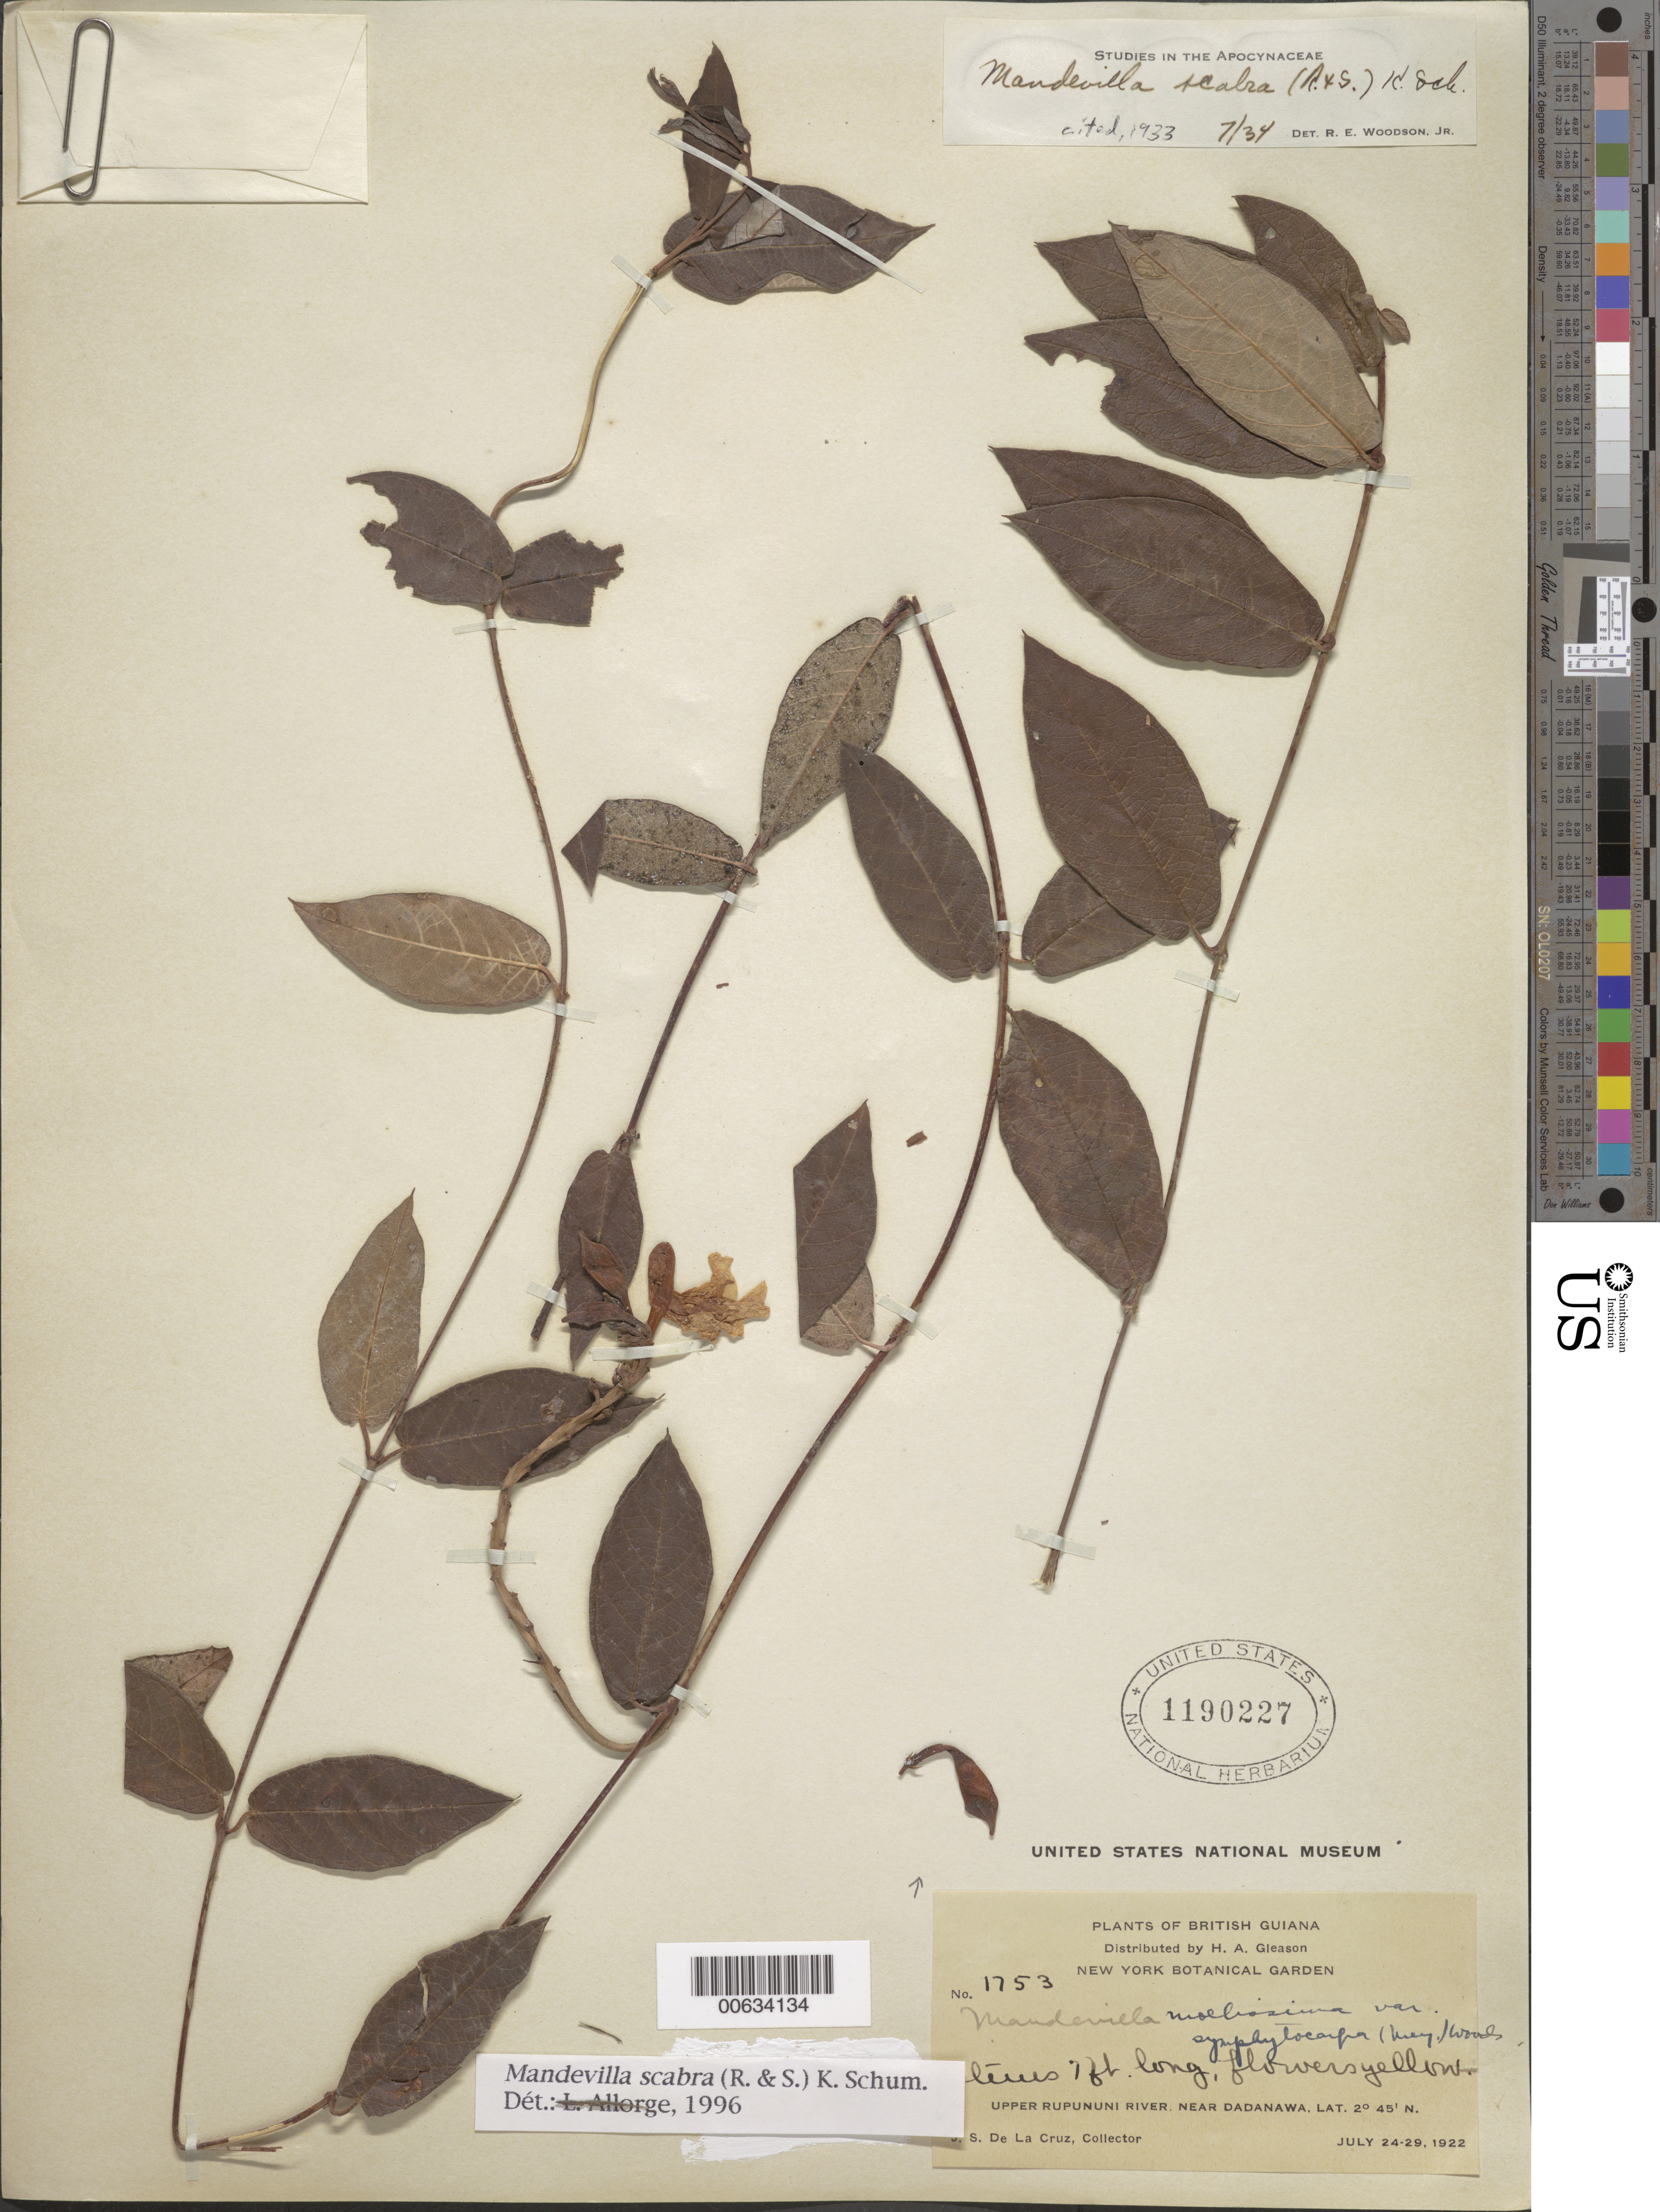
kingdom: Plantae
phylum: Tracheophyta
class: Magnoliopsida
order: Gentianales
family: Apocynaceae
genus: Mandevilla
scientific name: Mandevilla scabra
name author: (Hoffmanns. ex Roem. & Schult.) K. Schum.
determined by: Allorge, L.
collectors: J. S. de la Cruz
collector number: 1753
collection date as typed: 24-Jul-22 to 29-Jul-22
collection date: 1922-07-24/1922-07-29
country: Guyana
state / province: U. Takutu-U. Essequibo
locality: Dadanawa, near, upper Rupununi R.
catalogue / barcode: US 1190227